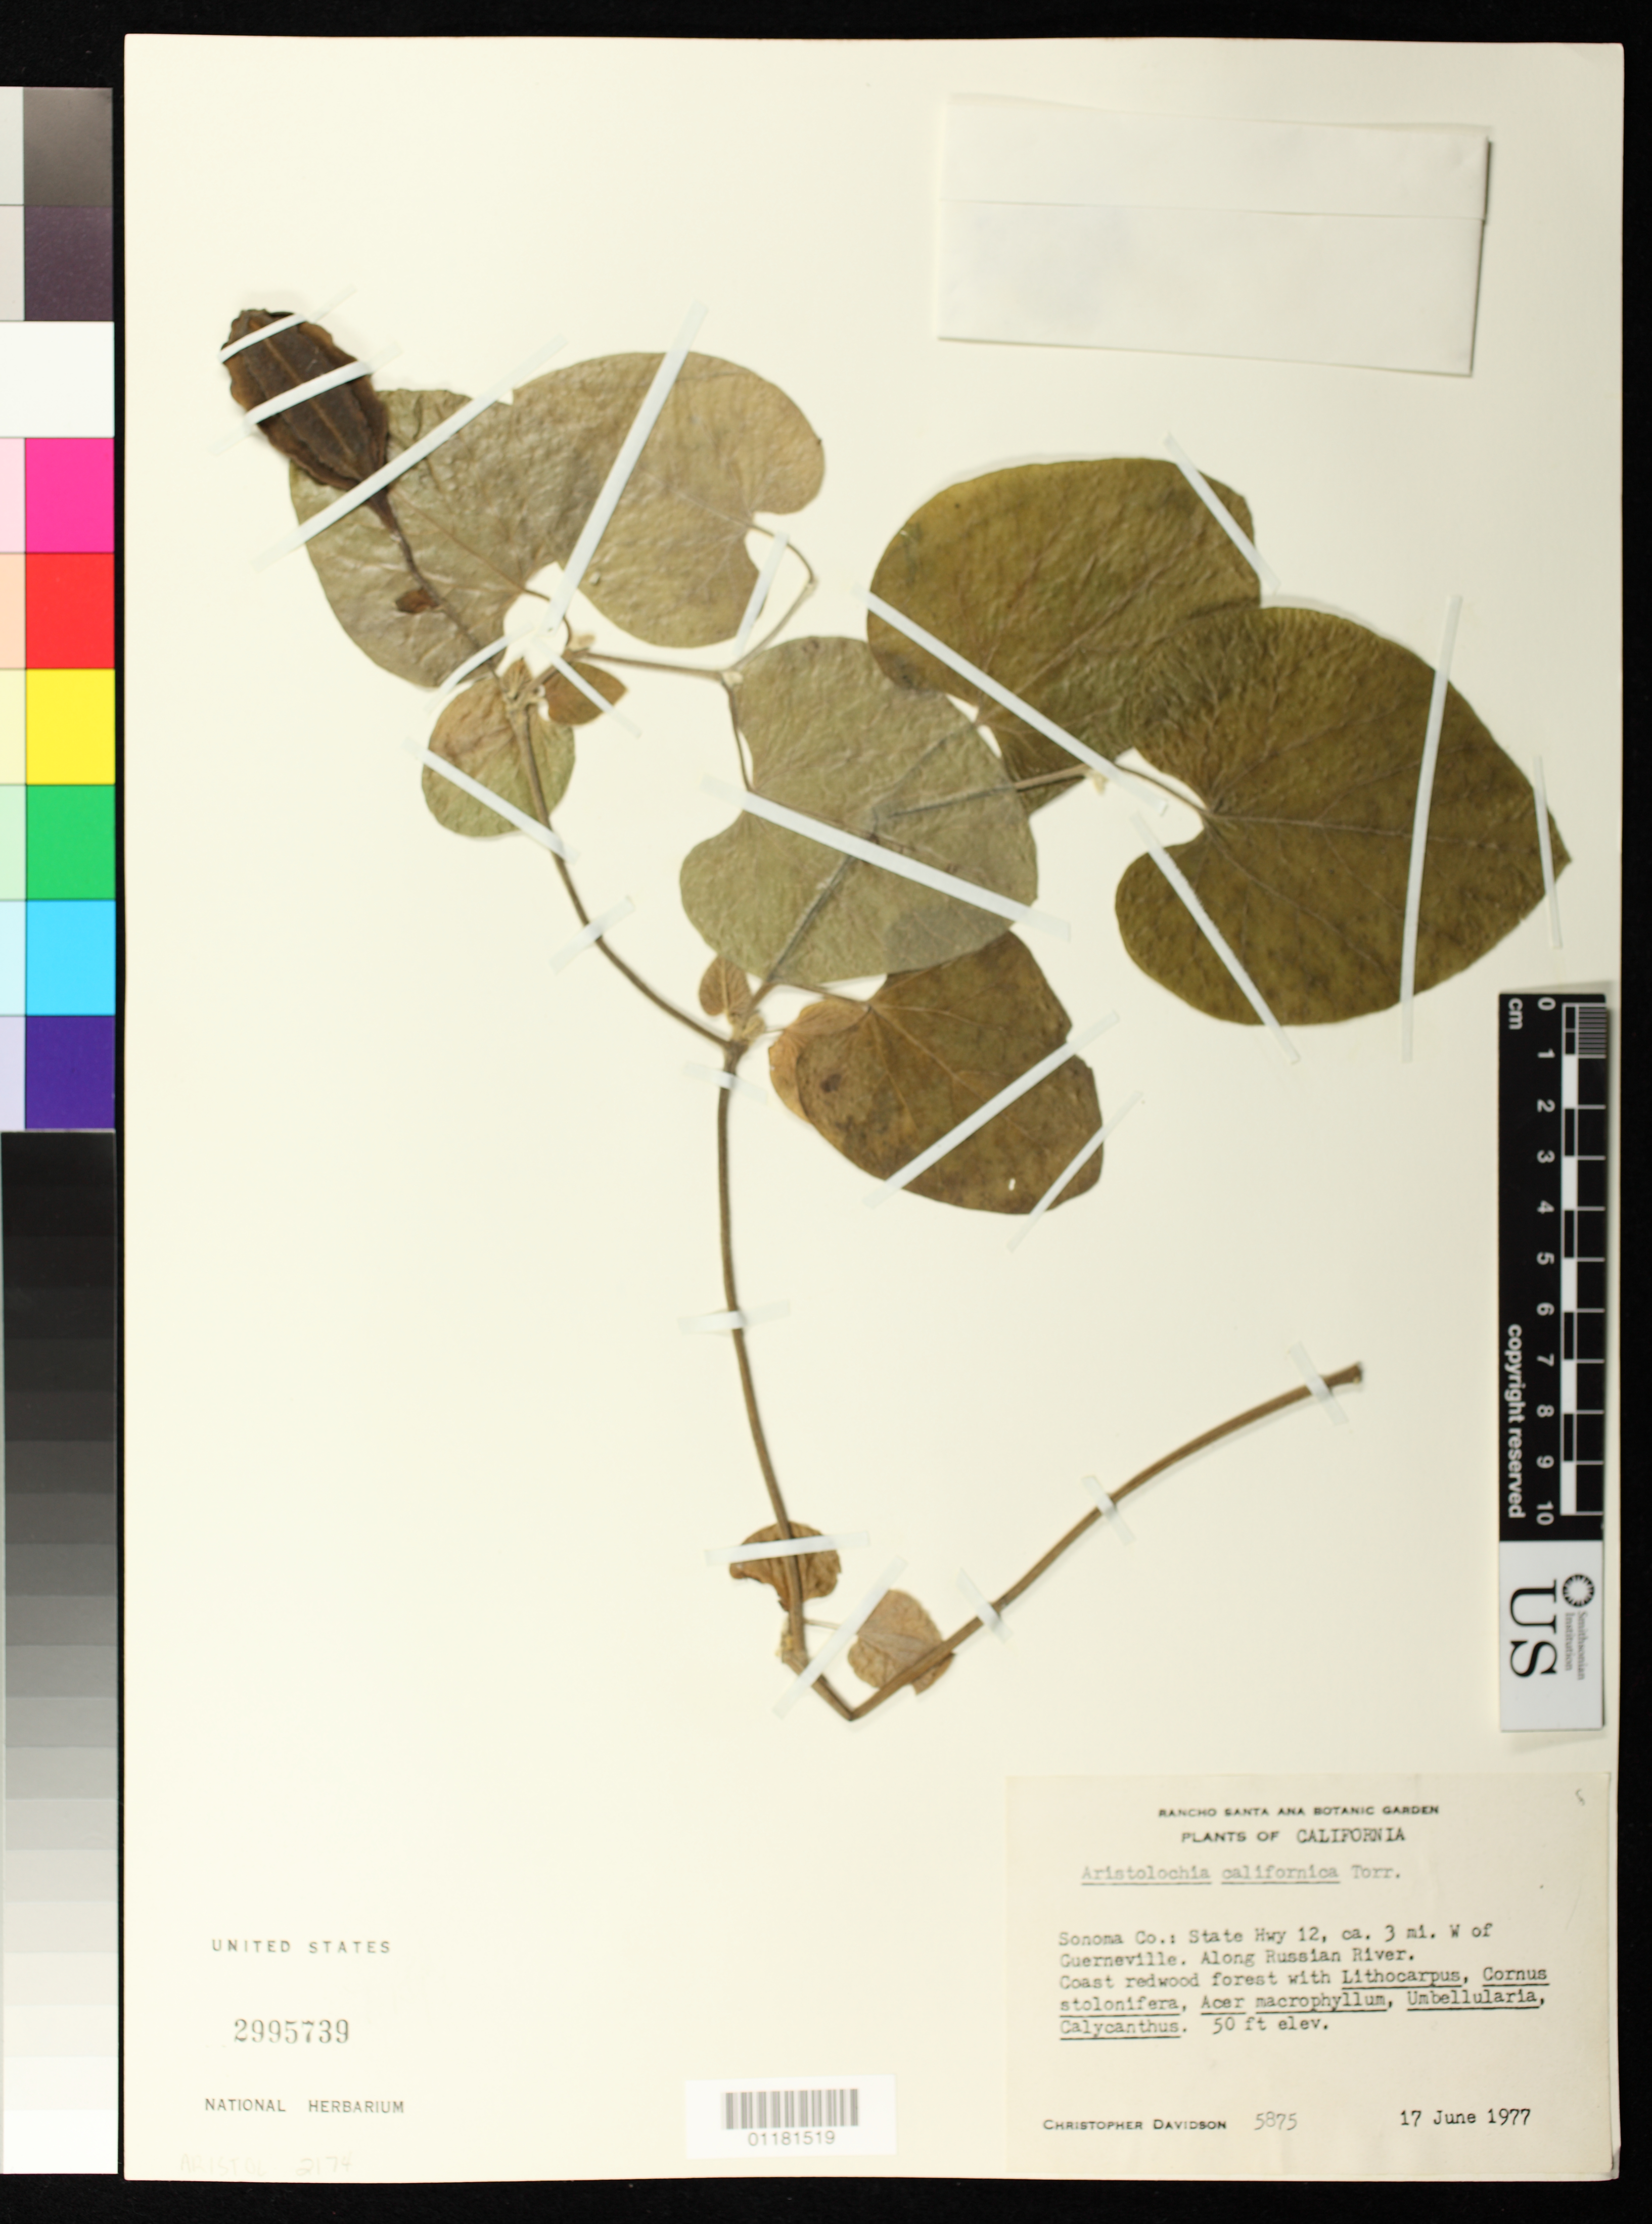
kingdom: Plantae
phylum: Tracheophyta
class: Magnoliopsida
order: Piperales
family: Aristolochiaceae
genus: Aristolochia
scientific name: Aristolochia californica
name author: Torr.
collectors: C. Davidson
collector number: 5875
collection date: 1977-06-17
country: United States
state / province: California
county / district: Sonoma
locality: Sonoma County. State Highway 12, ca. 3 miles West of Guerneville. Along Russian River.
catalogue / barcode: US 2995739